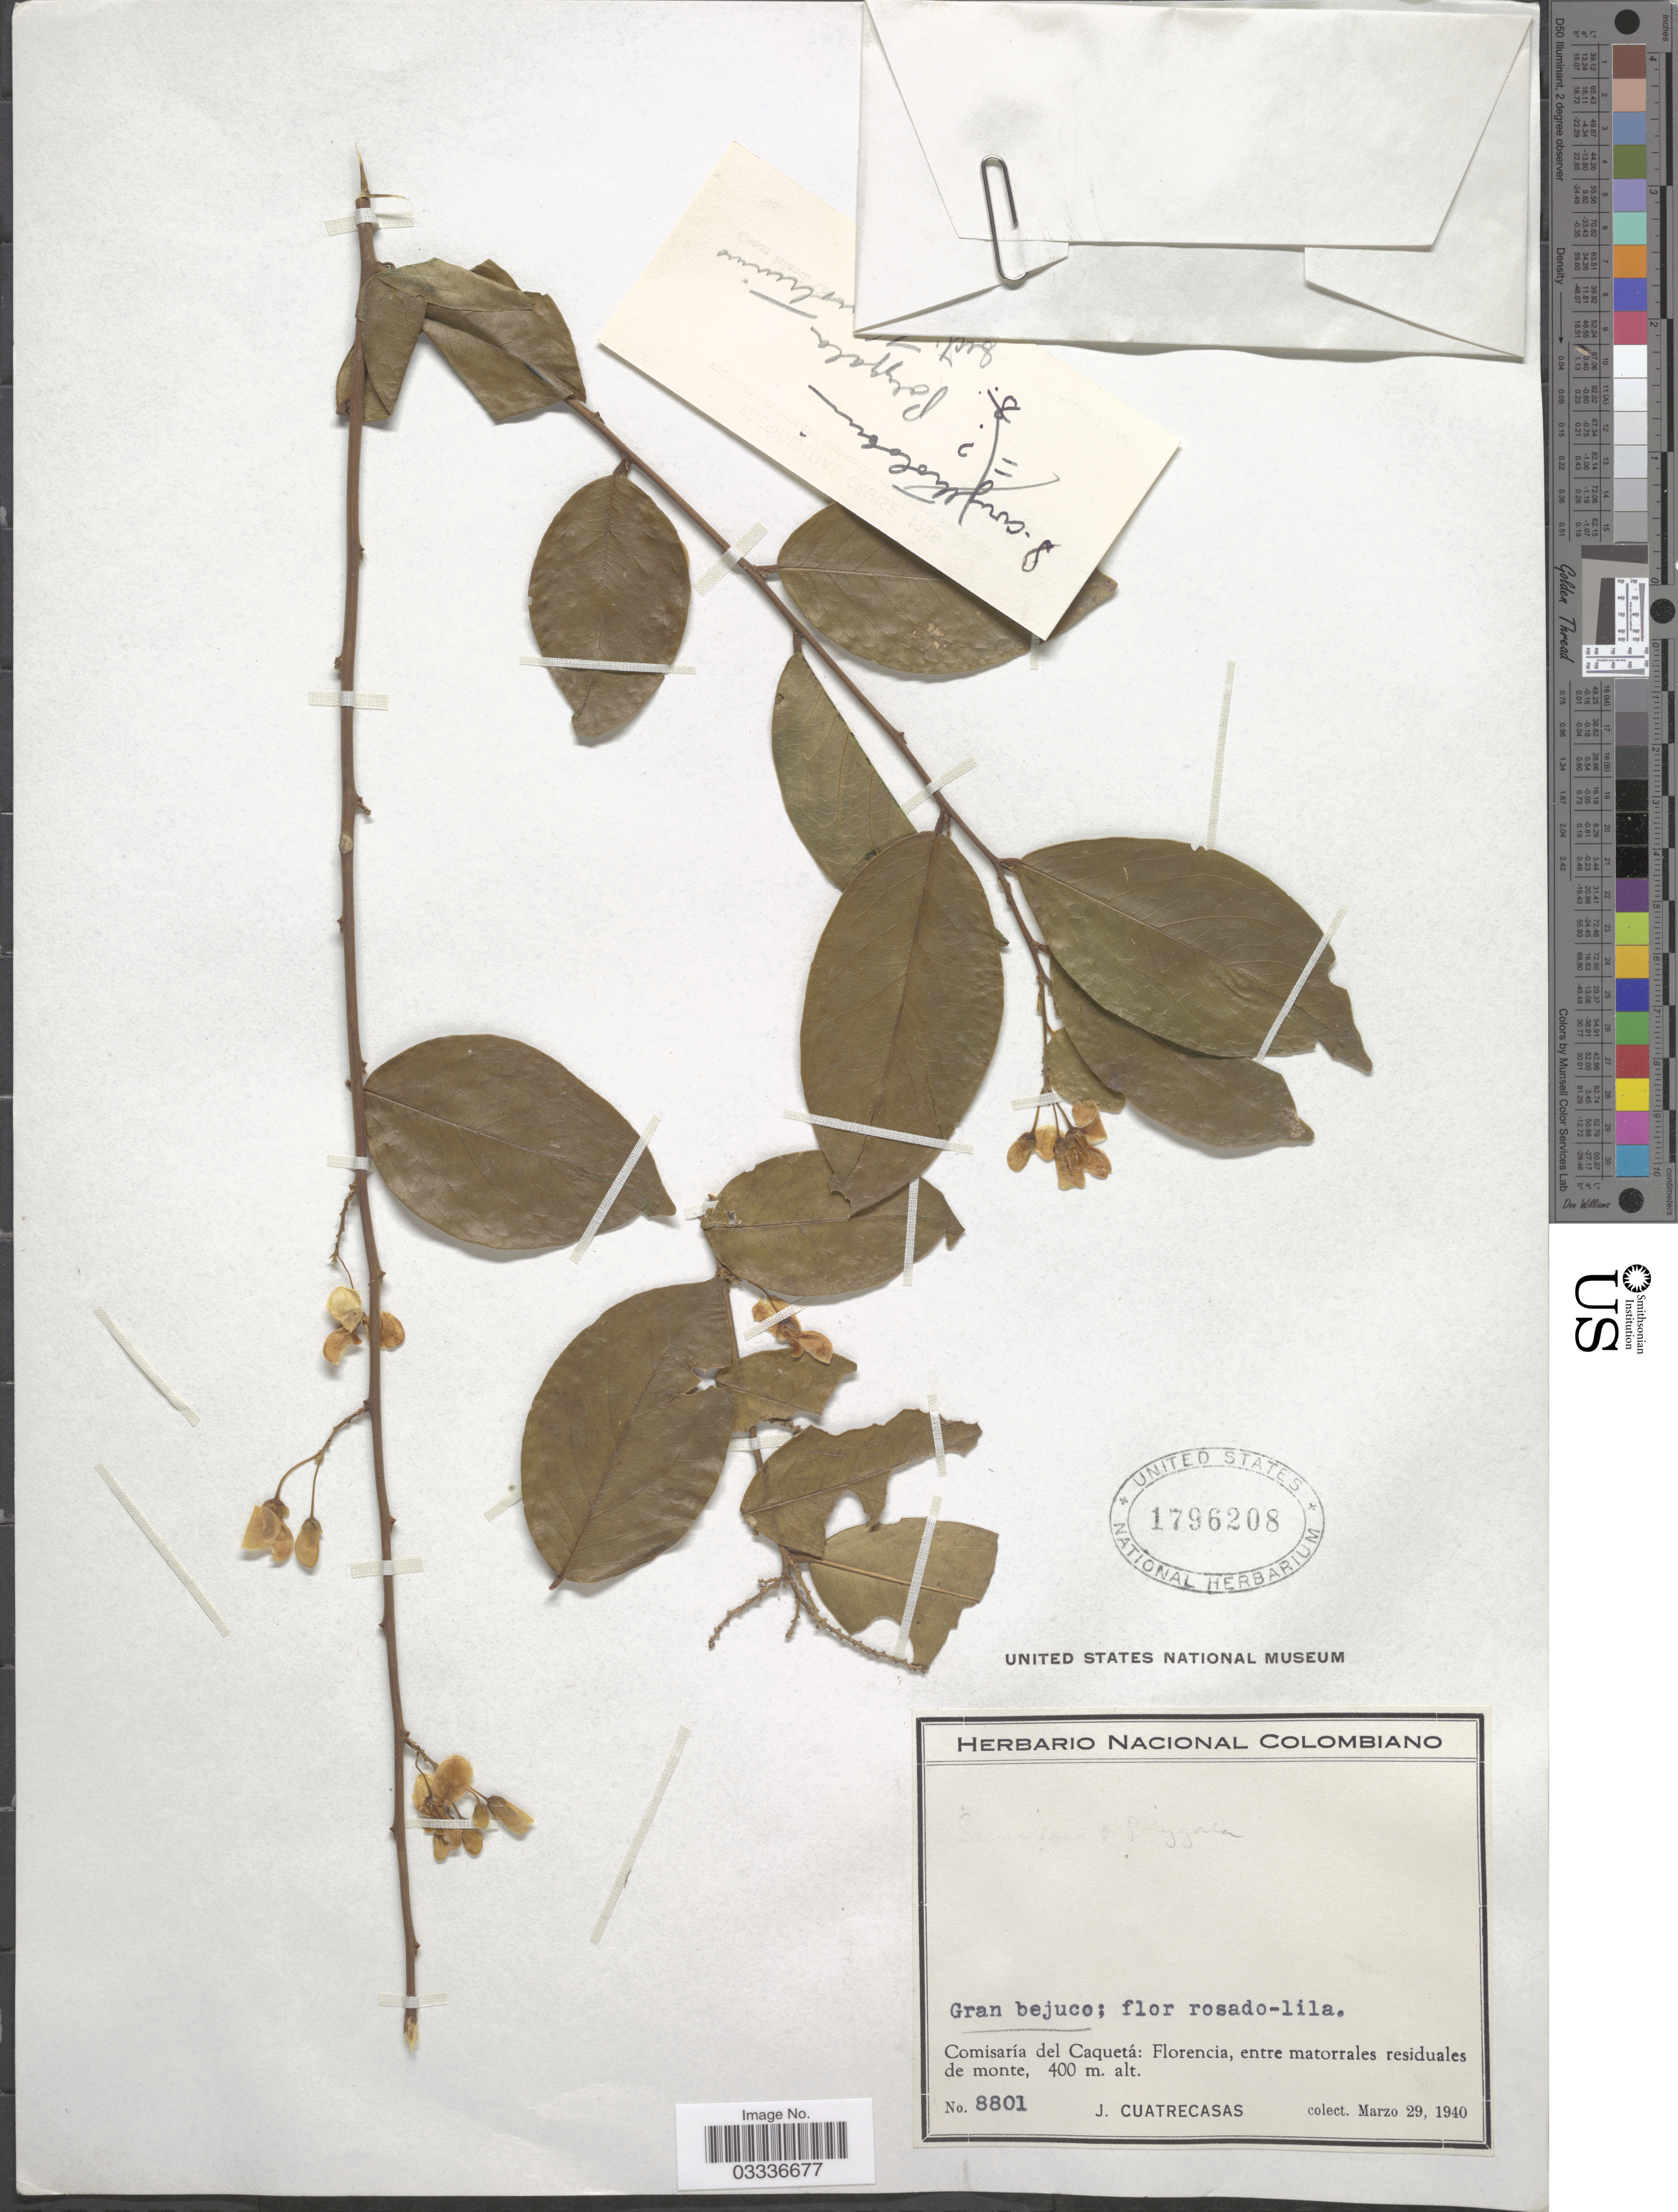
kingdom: Plantae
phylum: Tracheophyta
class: Magnoliopsida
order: Fabales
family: Polygalaceae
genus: Securidaca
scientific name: Securidaca sp.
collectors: J. Cuatrecasas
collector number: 8801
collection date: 1940-03-29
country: Colombia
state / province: Caquetá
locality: Comisaría del Caquetá: Florencia.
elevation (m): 400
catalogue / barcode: US 1796208